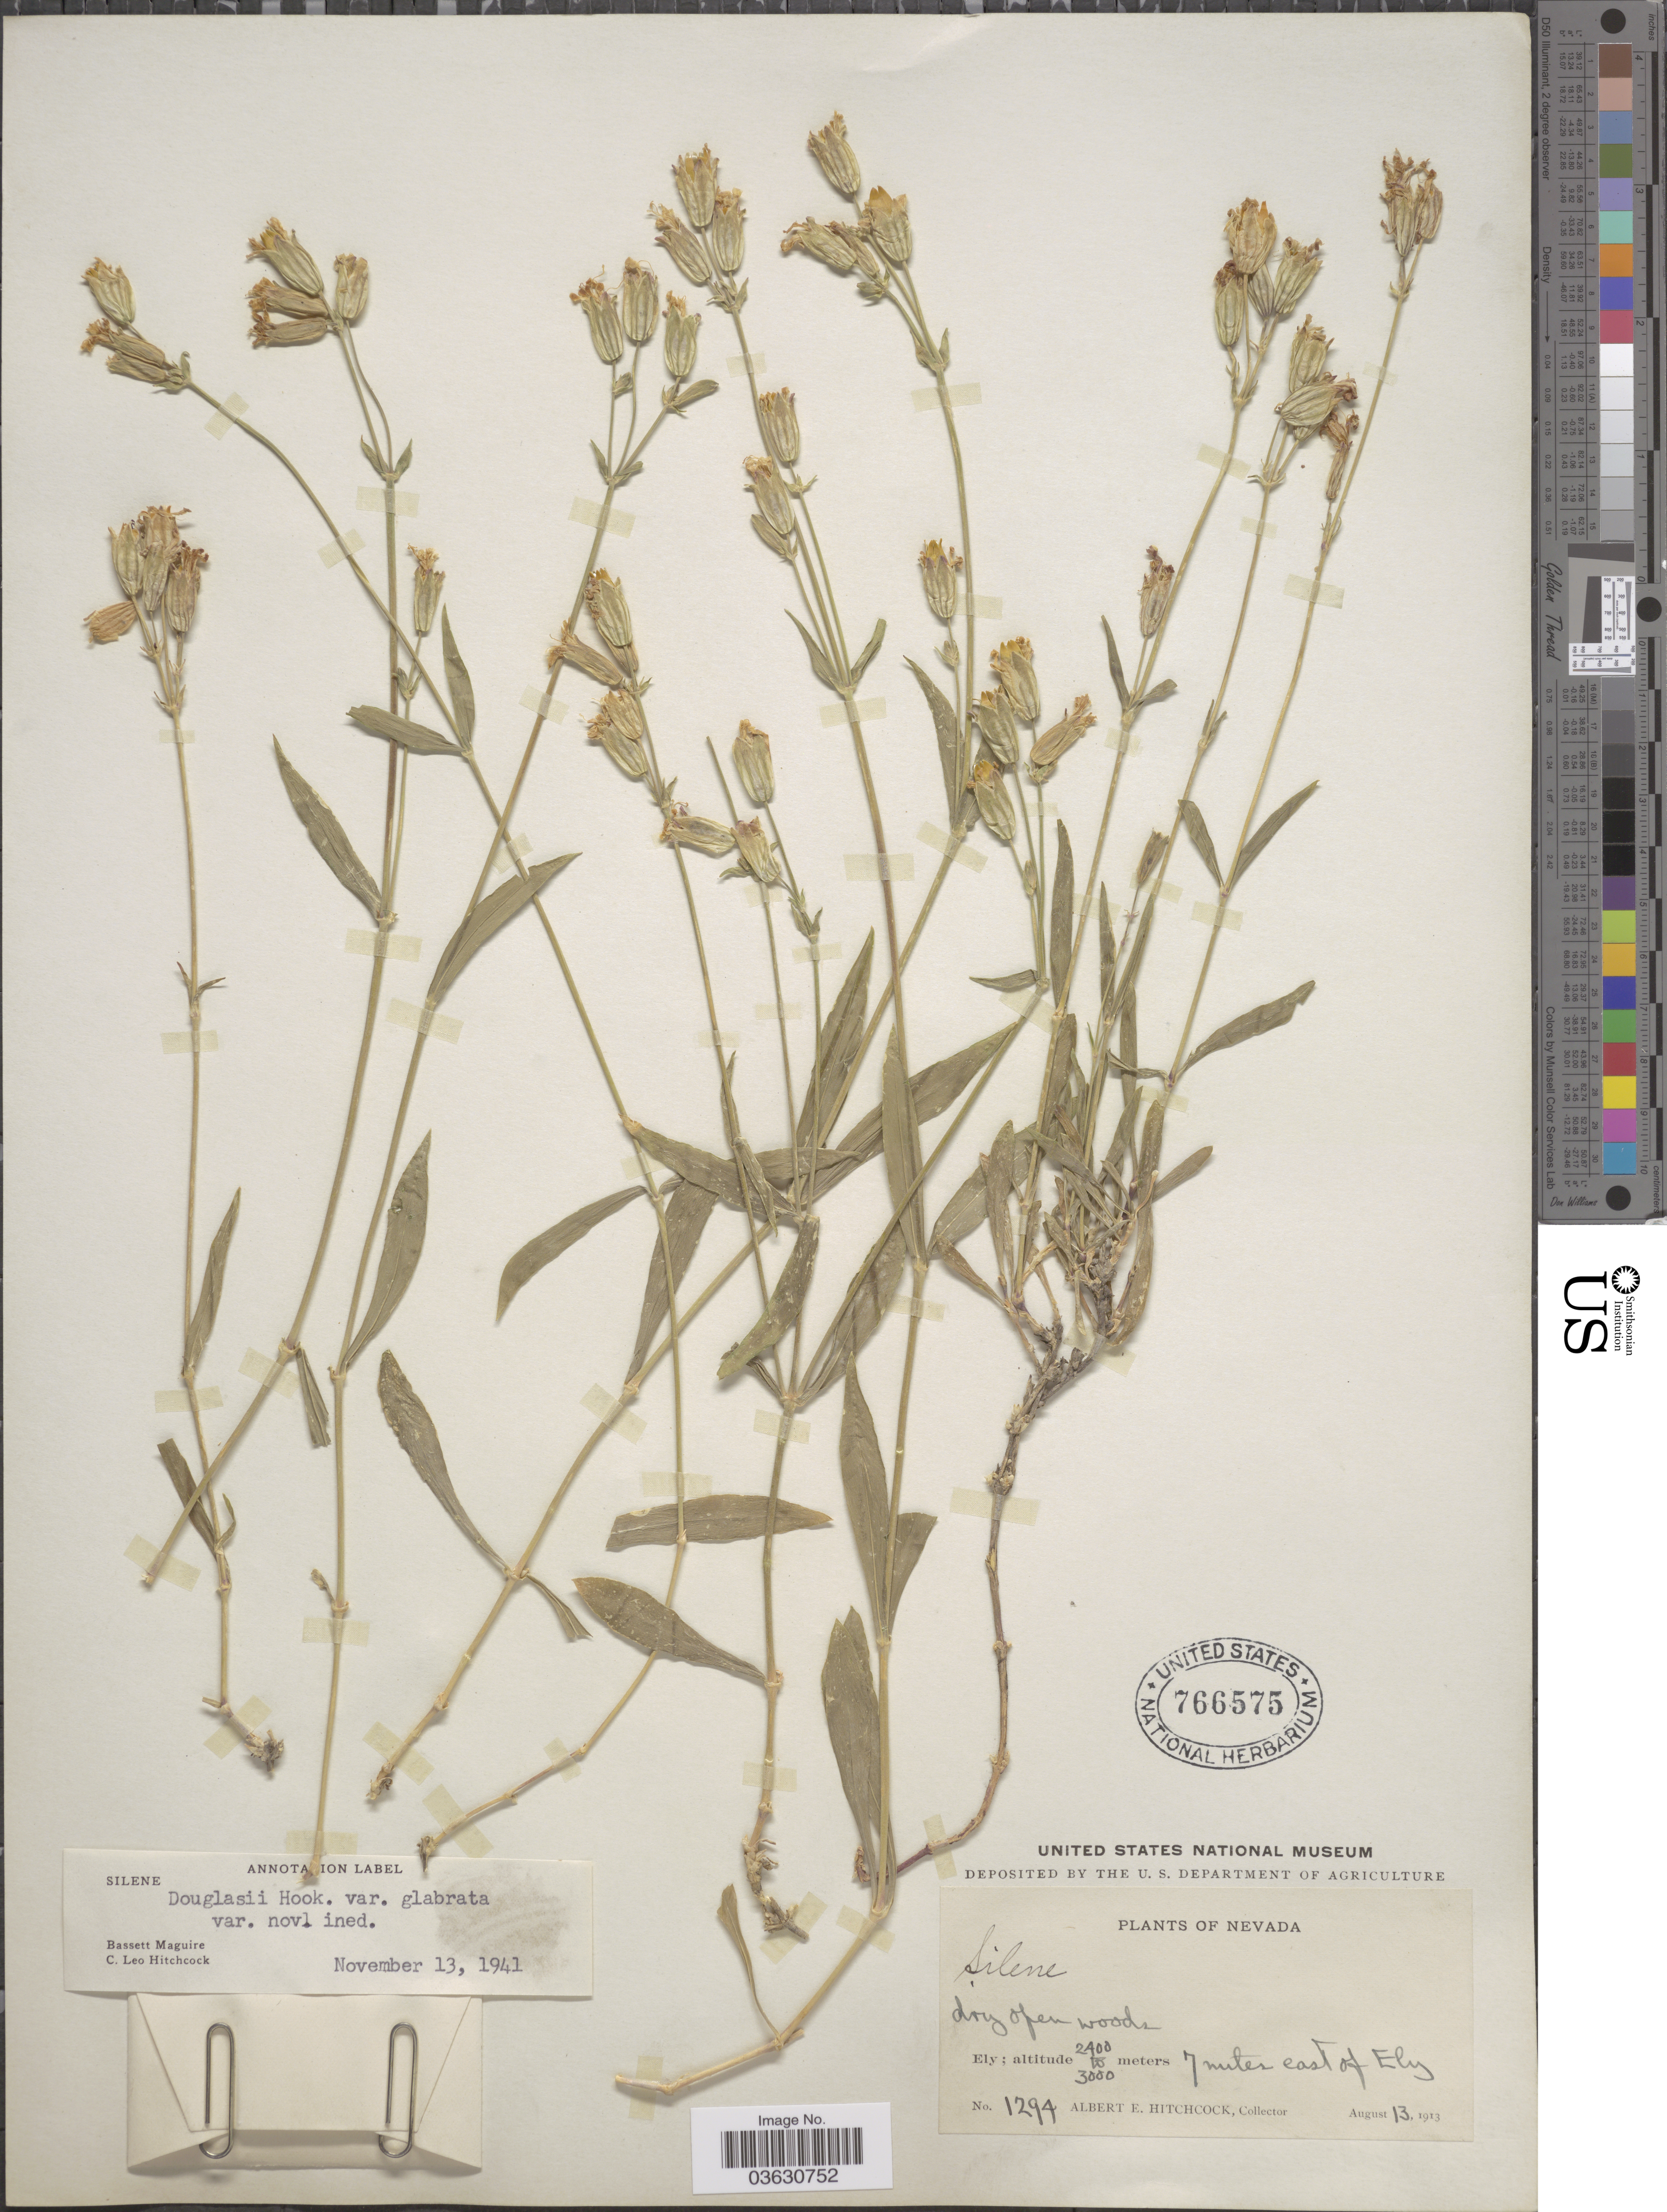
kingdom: Plantae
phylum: Tracheophyta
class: Magnoliopsida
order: Caryophyllales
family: Caryophyllaceae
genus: Silene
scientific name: Silene douglasii var. glabrata Maguire & C.L. Hitchc. var. nov. ined.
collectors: A. Hitchcock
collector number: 1294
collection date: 1913-08-13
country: United States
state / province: Nevada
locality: Ely. 7 miles east of Ely.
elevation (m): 2400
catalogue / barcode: US 766575